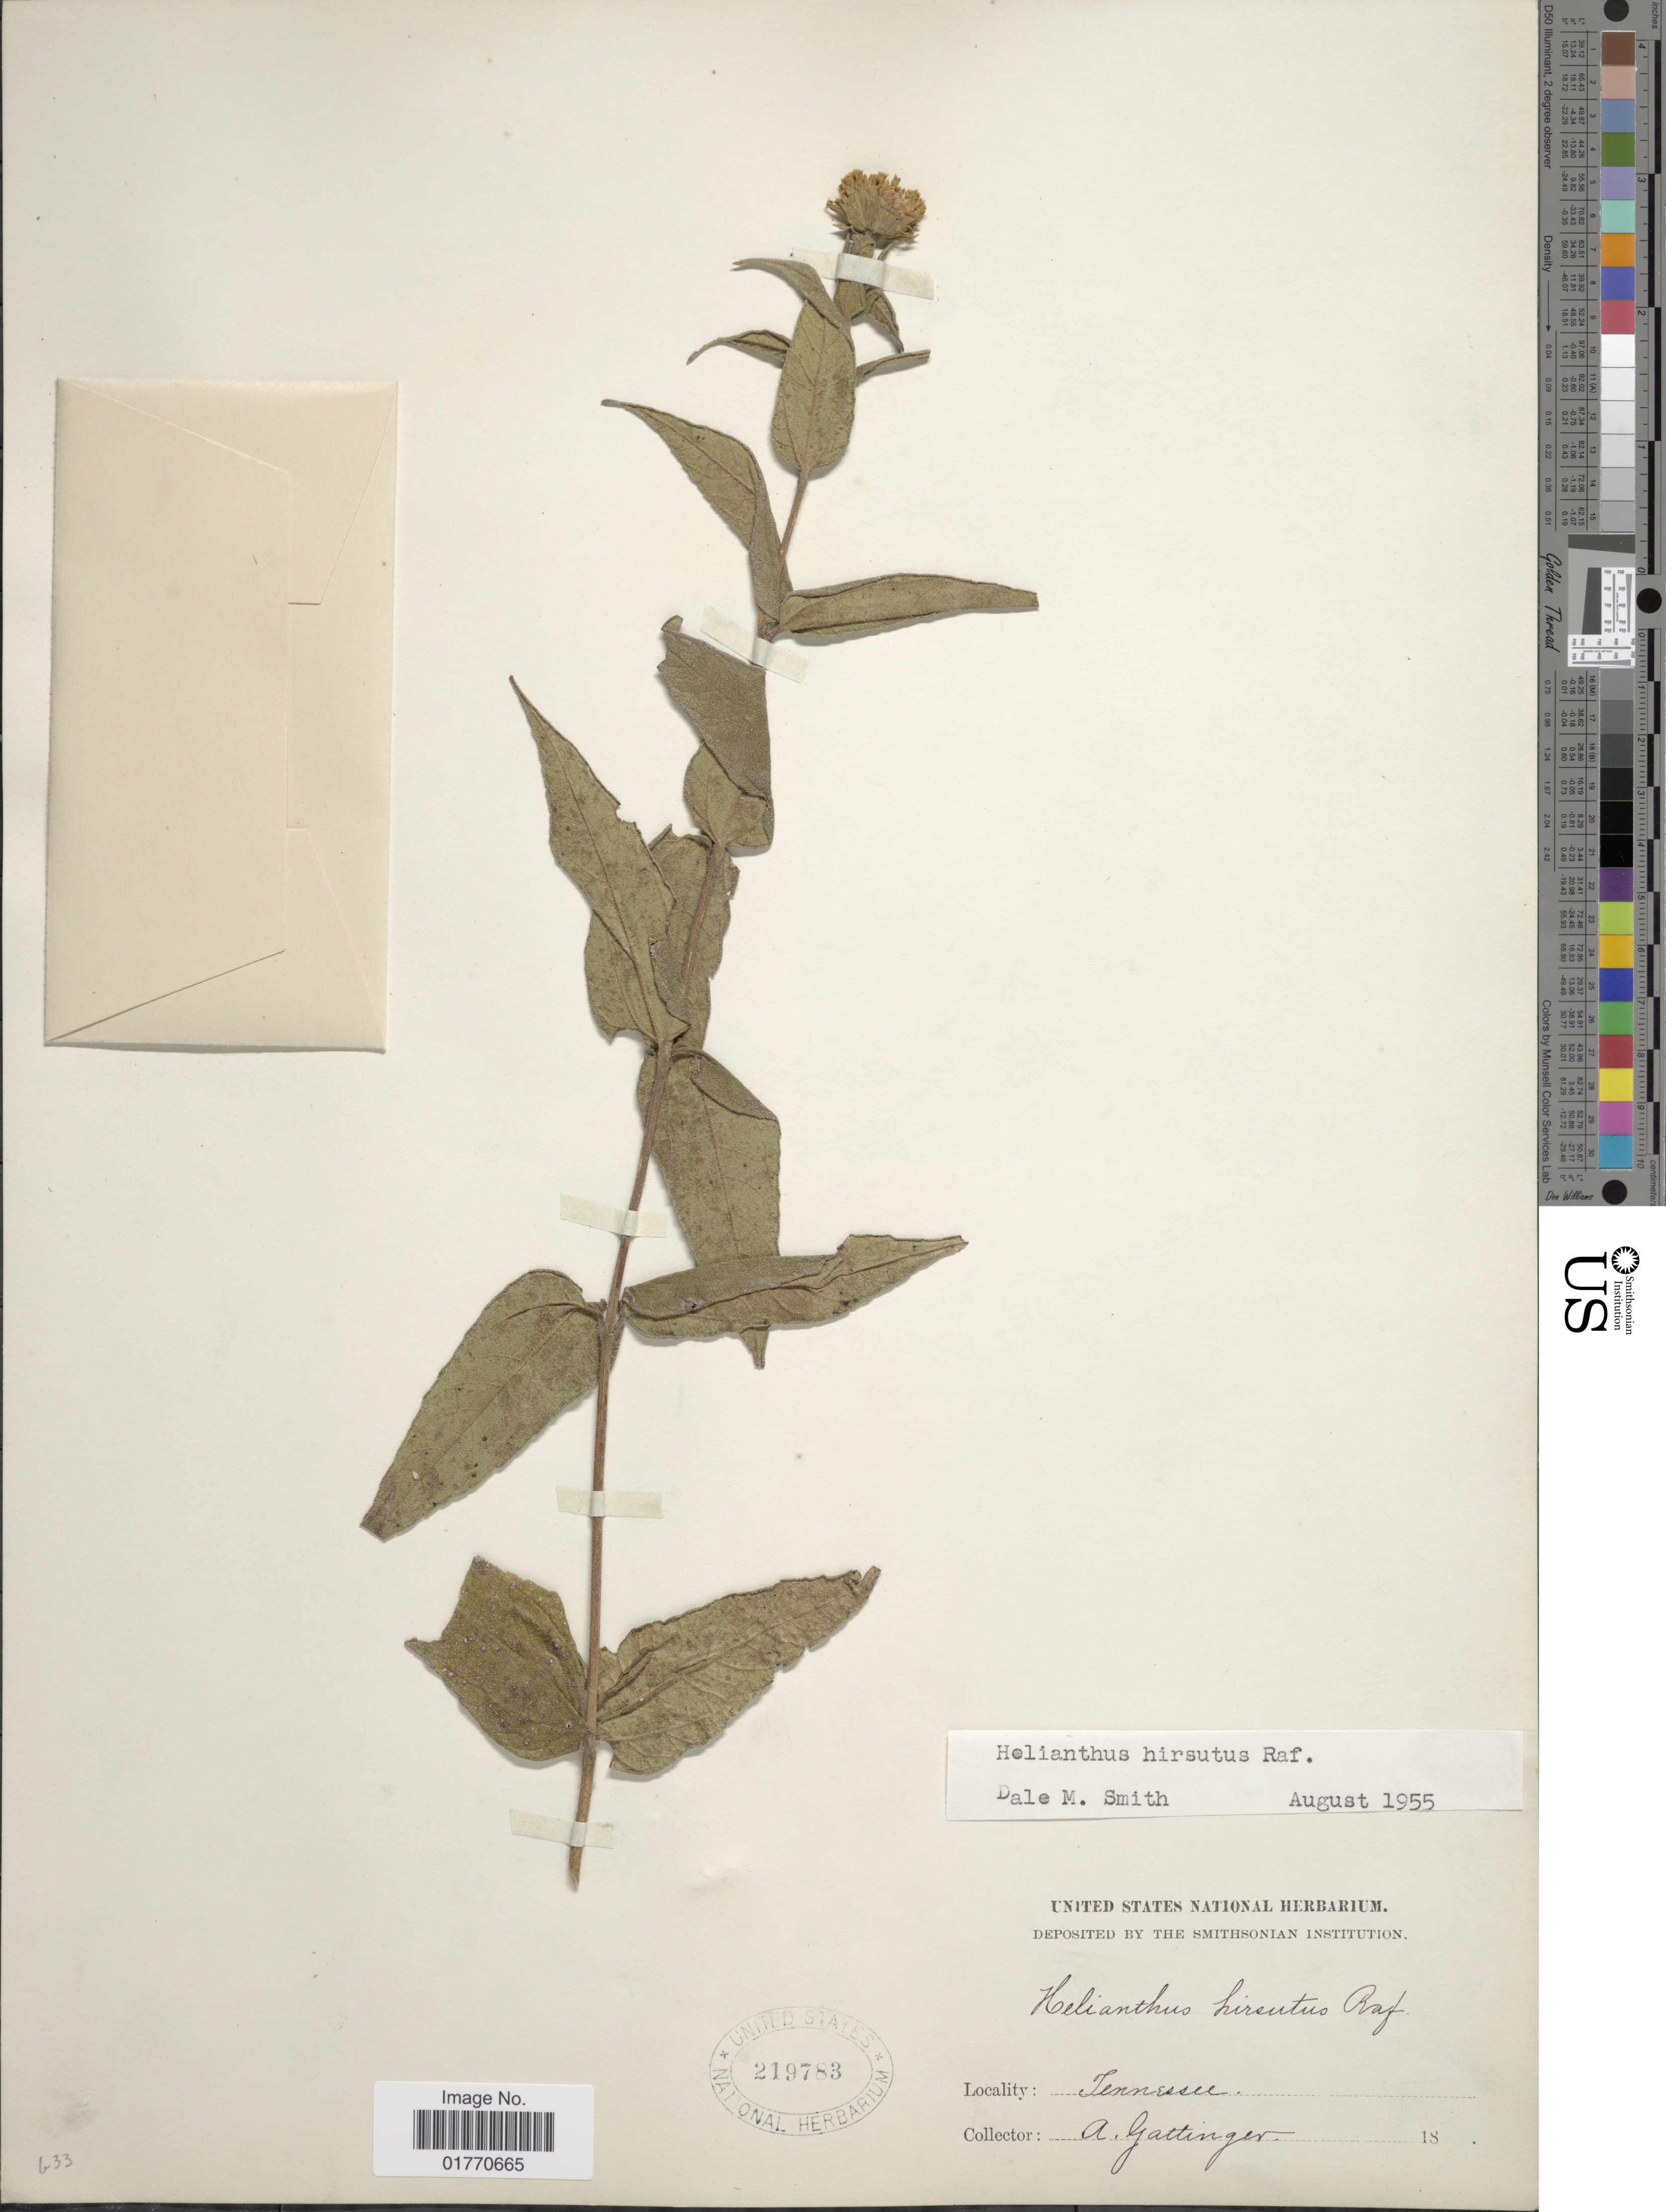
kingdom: Plantae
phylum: Tracheophyta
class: Magnoliopsida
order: Asterales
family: Asteraceae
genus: Helianthus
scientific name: Helianthus hirsutus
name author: Raf.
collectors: A. Gattinger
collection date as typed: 18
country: United States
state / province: Tennessee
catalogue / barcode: US 219783